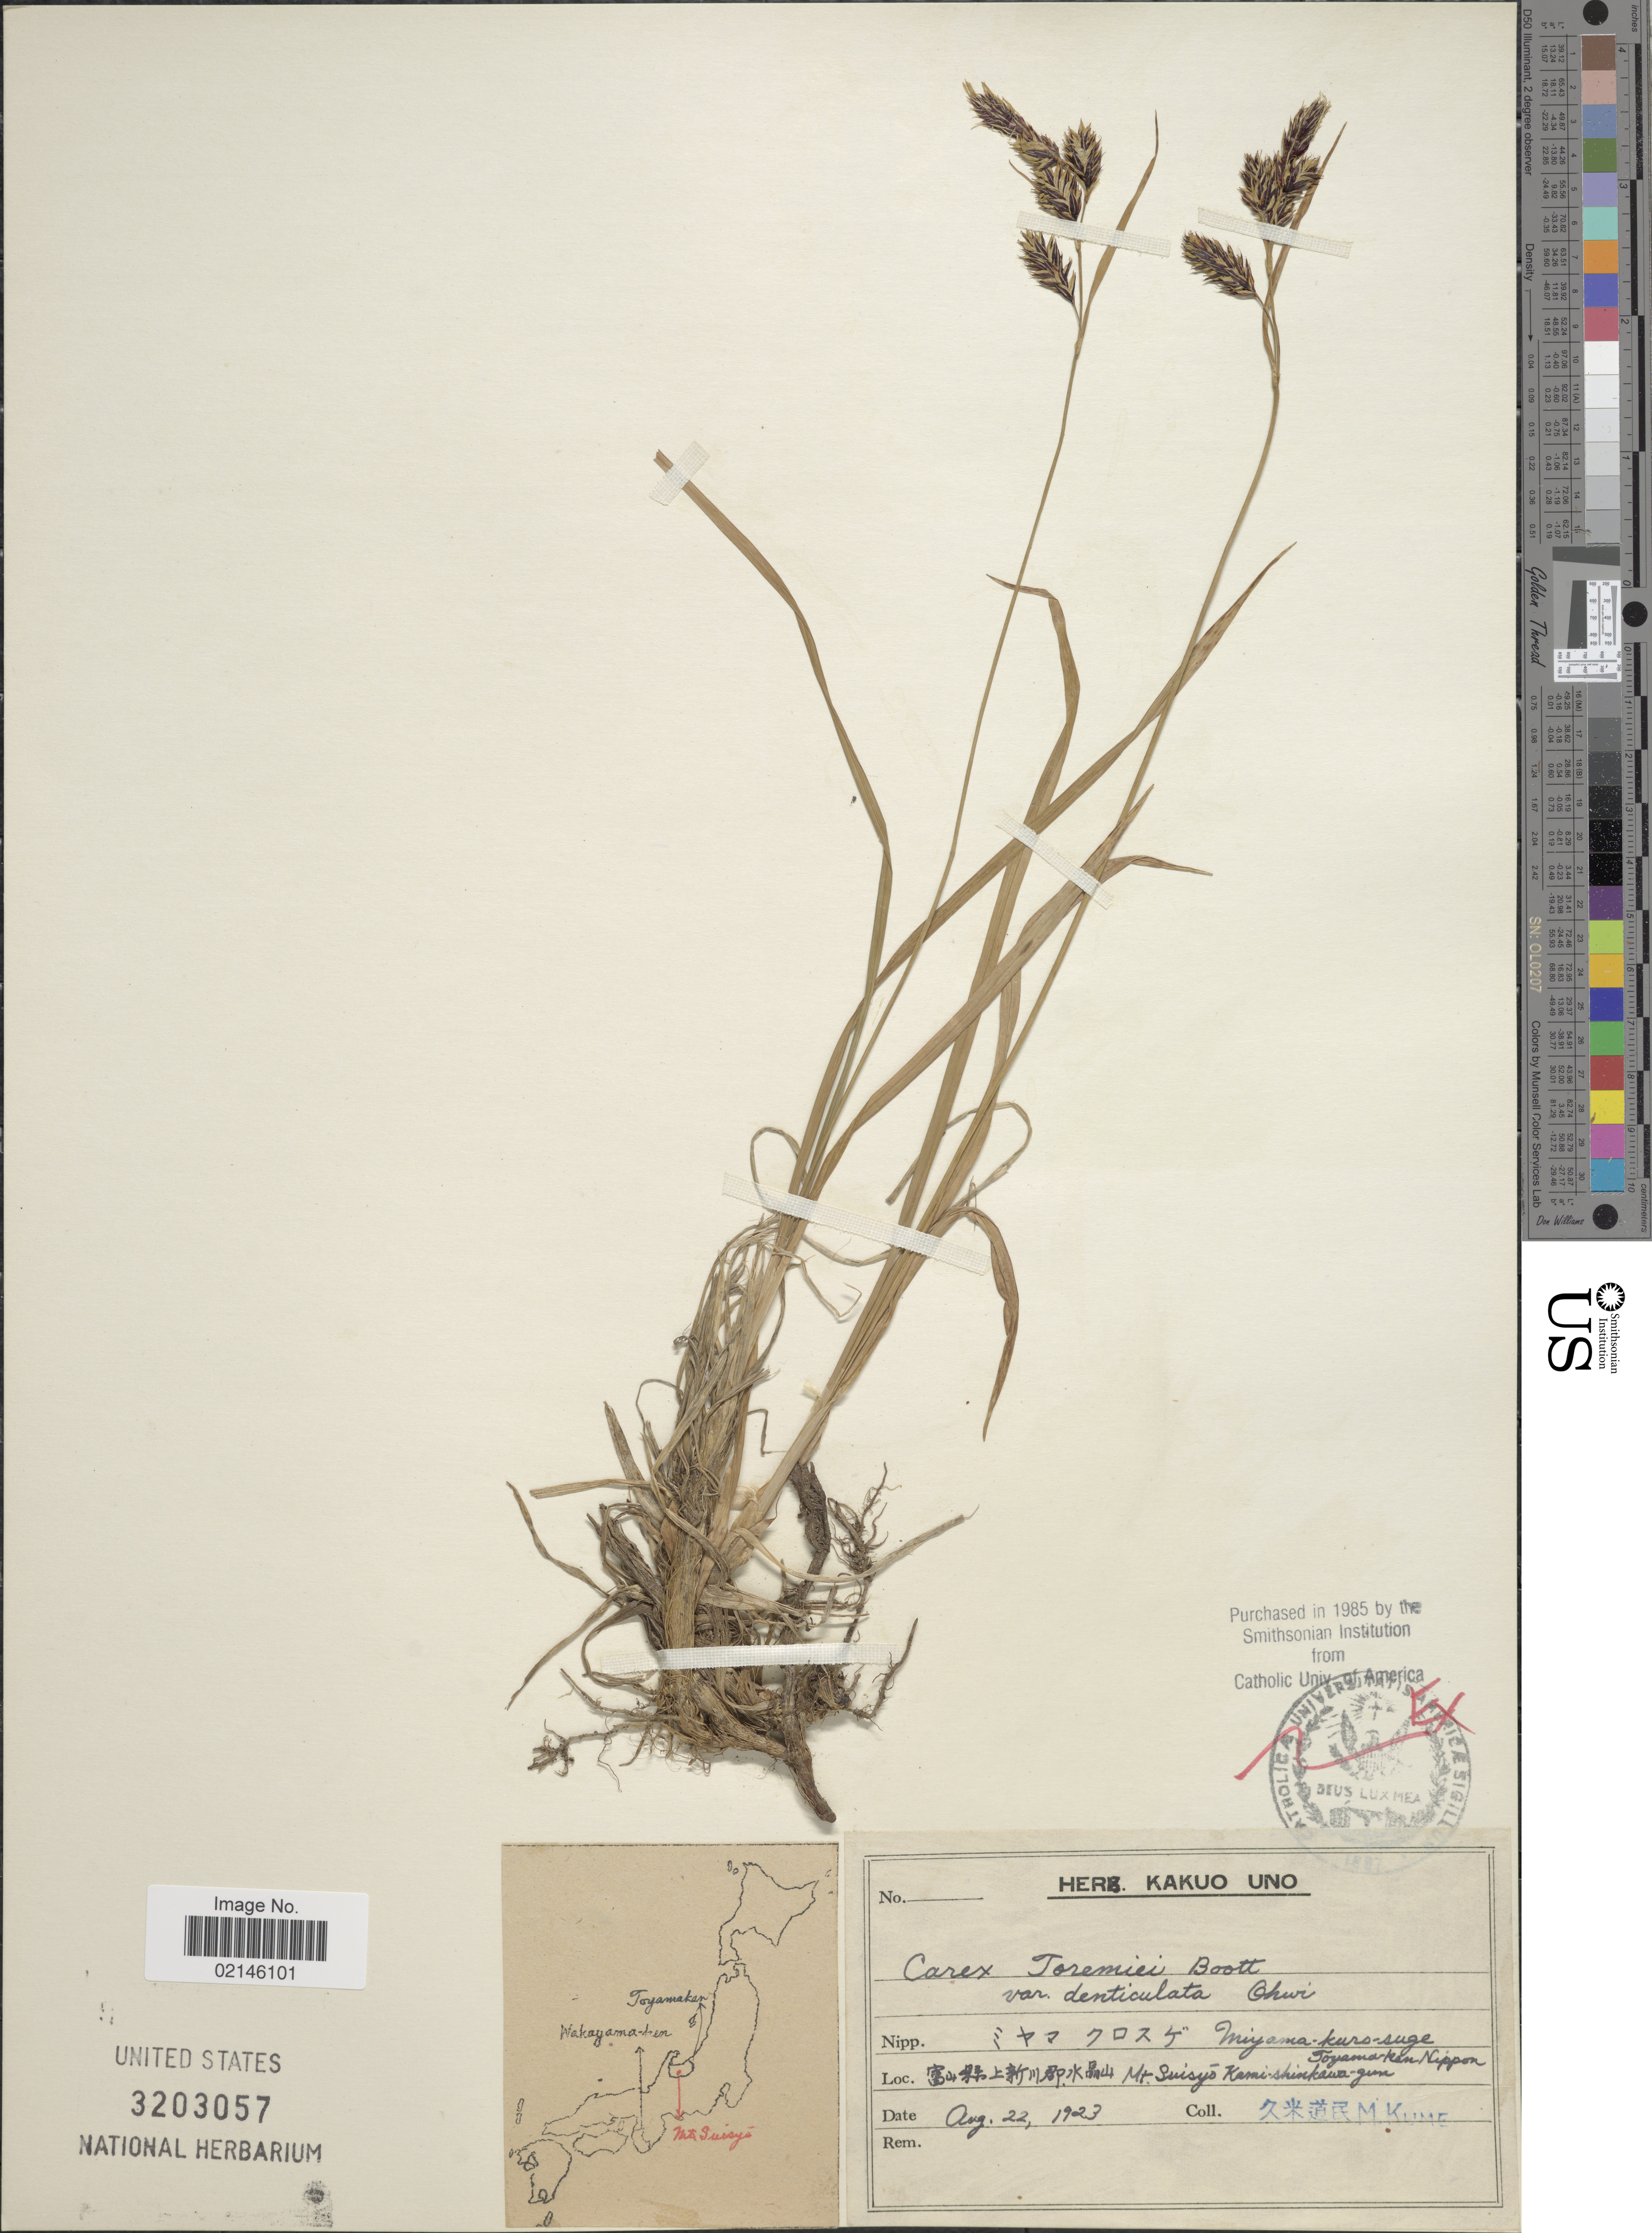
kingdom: Plantae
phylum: Tracheophyta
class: Liliopsida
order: Poales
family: Cyperaceae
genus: Carex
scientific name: Carex flavocuspis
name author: Franch. & Sav.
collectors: M. Kume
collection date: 1923-08-22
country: Japan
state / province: Toyama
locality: Toyama-ken Nippon. Mt. Suisyo Kami-shinkawa-gun.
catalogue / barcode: US 3203057